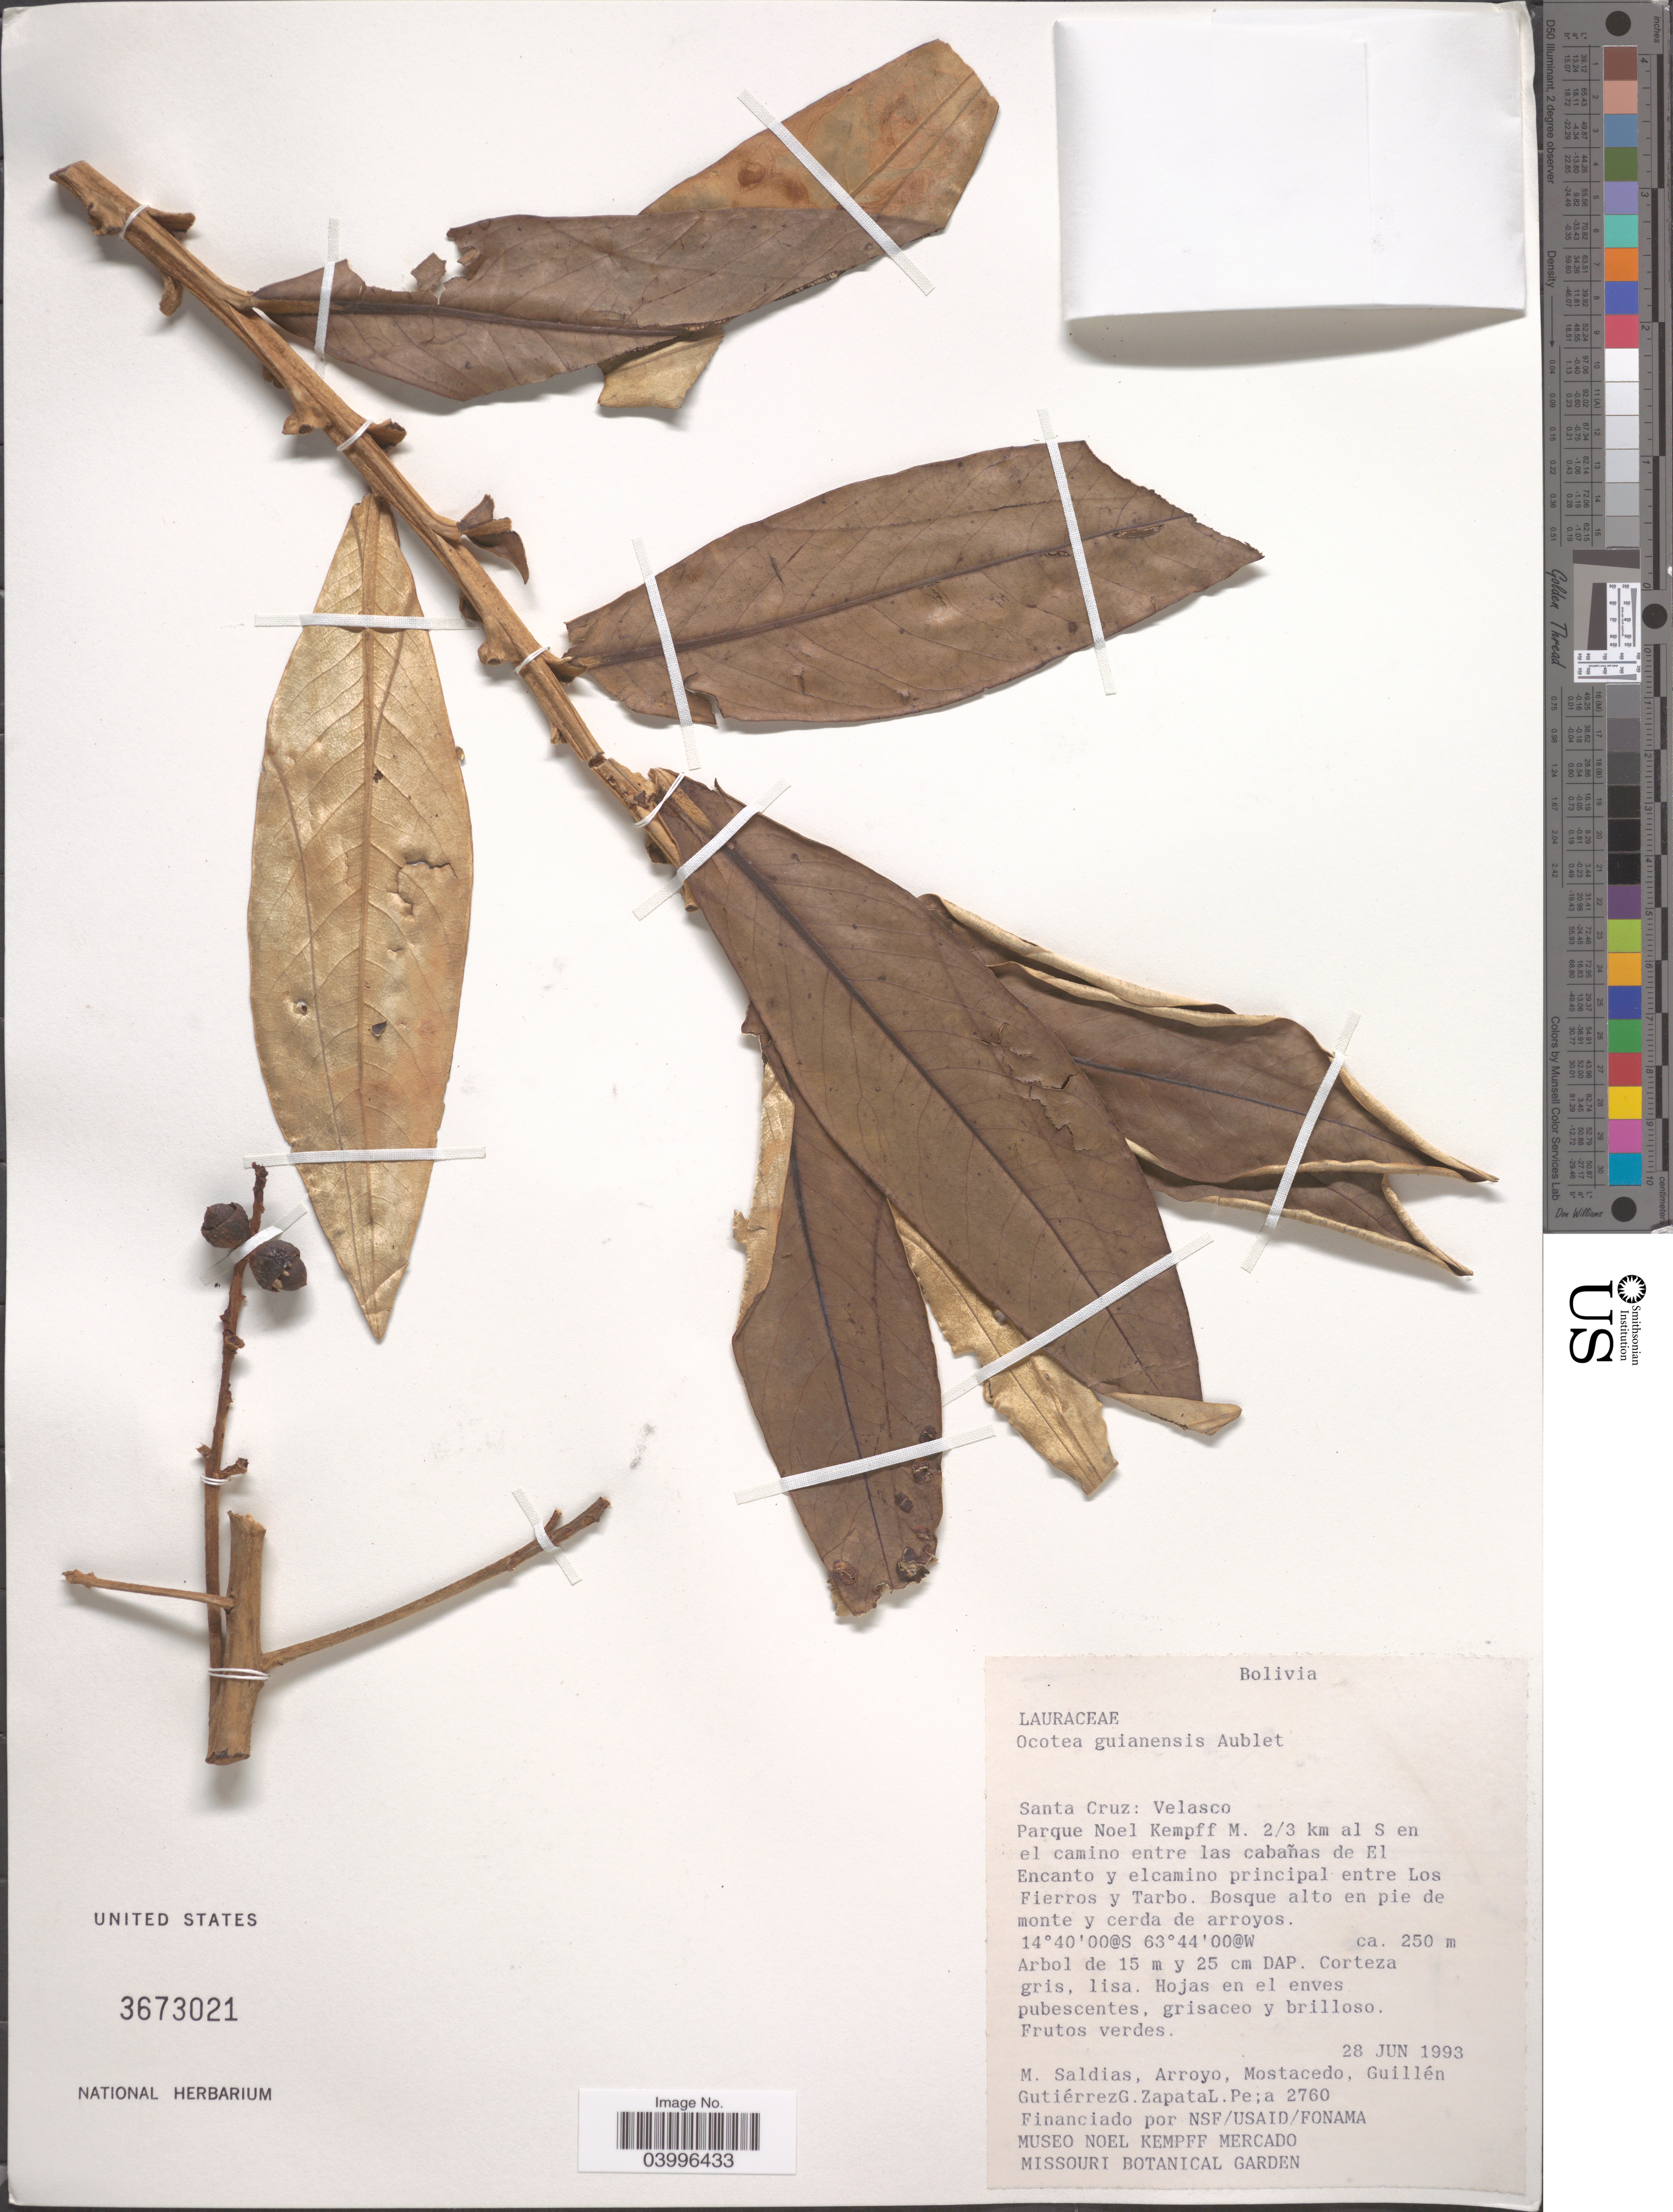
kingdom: Plantae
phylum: Tracheophyta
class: Magnoliopsida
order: Laurales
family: Lauraceae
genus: Ocotea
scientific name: Ocotea guianensis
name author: Aubl.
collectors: M. Saldias, Arroyo, --, Mostacedo, --, -- Guillen & et al.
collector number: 2760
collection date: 1993-06-28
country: Bolivia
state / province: Santa Cruz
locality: Santa Cruz: Velasco. Parque Noel Kempff M. 2/3 km al S en el camino entre las cabañas de El Encanto y elcamino principal entre Los Fierros y Tarbo.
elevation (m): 250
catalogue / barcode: US 3673021